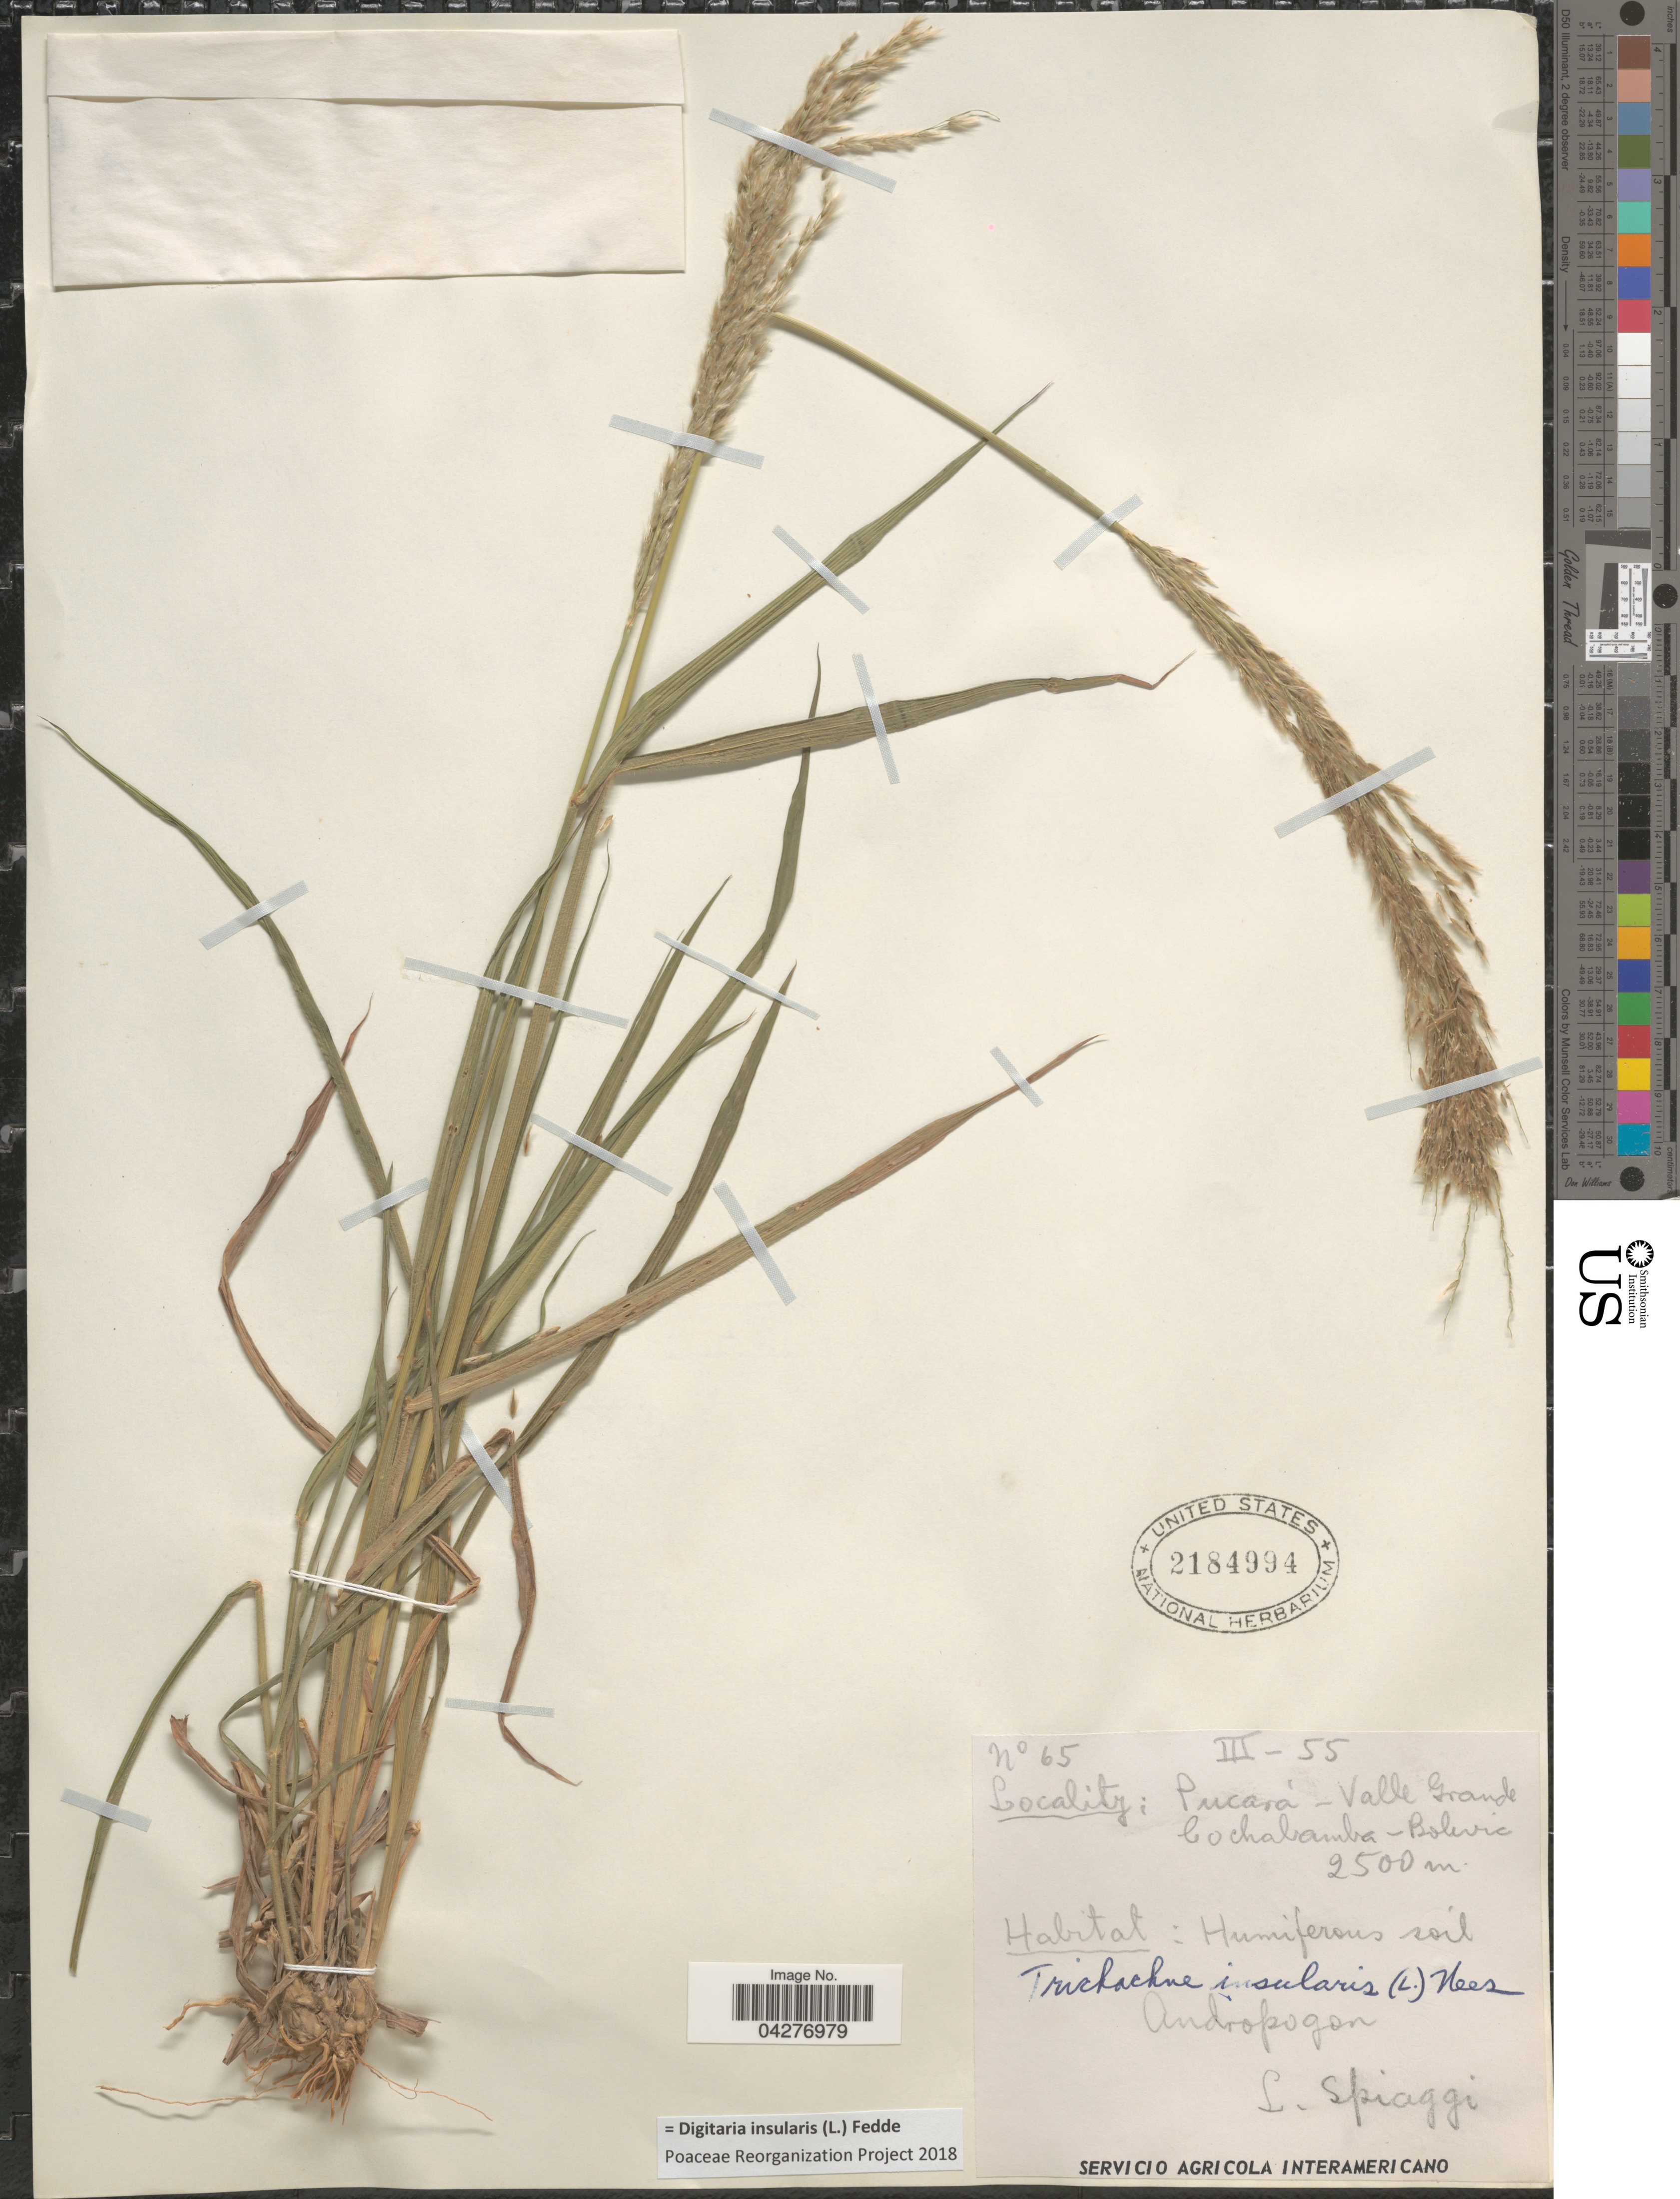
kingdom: Plantae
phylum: Tracheophyta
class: Liliopsida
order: Poales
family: Poaceae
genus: Digitaria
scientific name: Digitaria insularis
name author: (L.) Fedde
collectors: L. Spiaggi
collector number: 65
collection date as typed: Transcribed d/m/y: /3/55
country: Bolivia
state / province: Cochabamba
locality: Pucará - Valle Grande.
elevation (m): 2500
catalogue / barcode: US 2184994